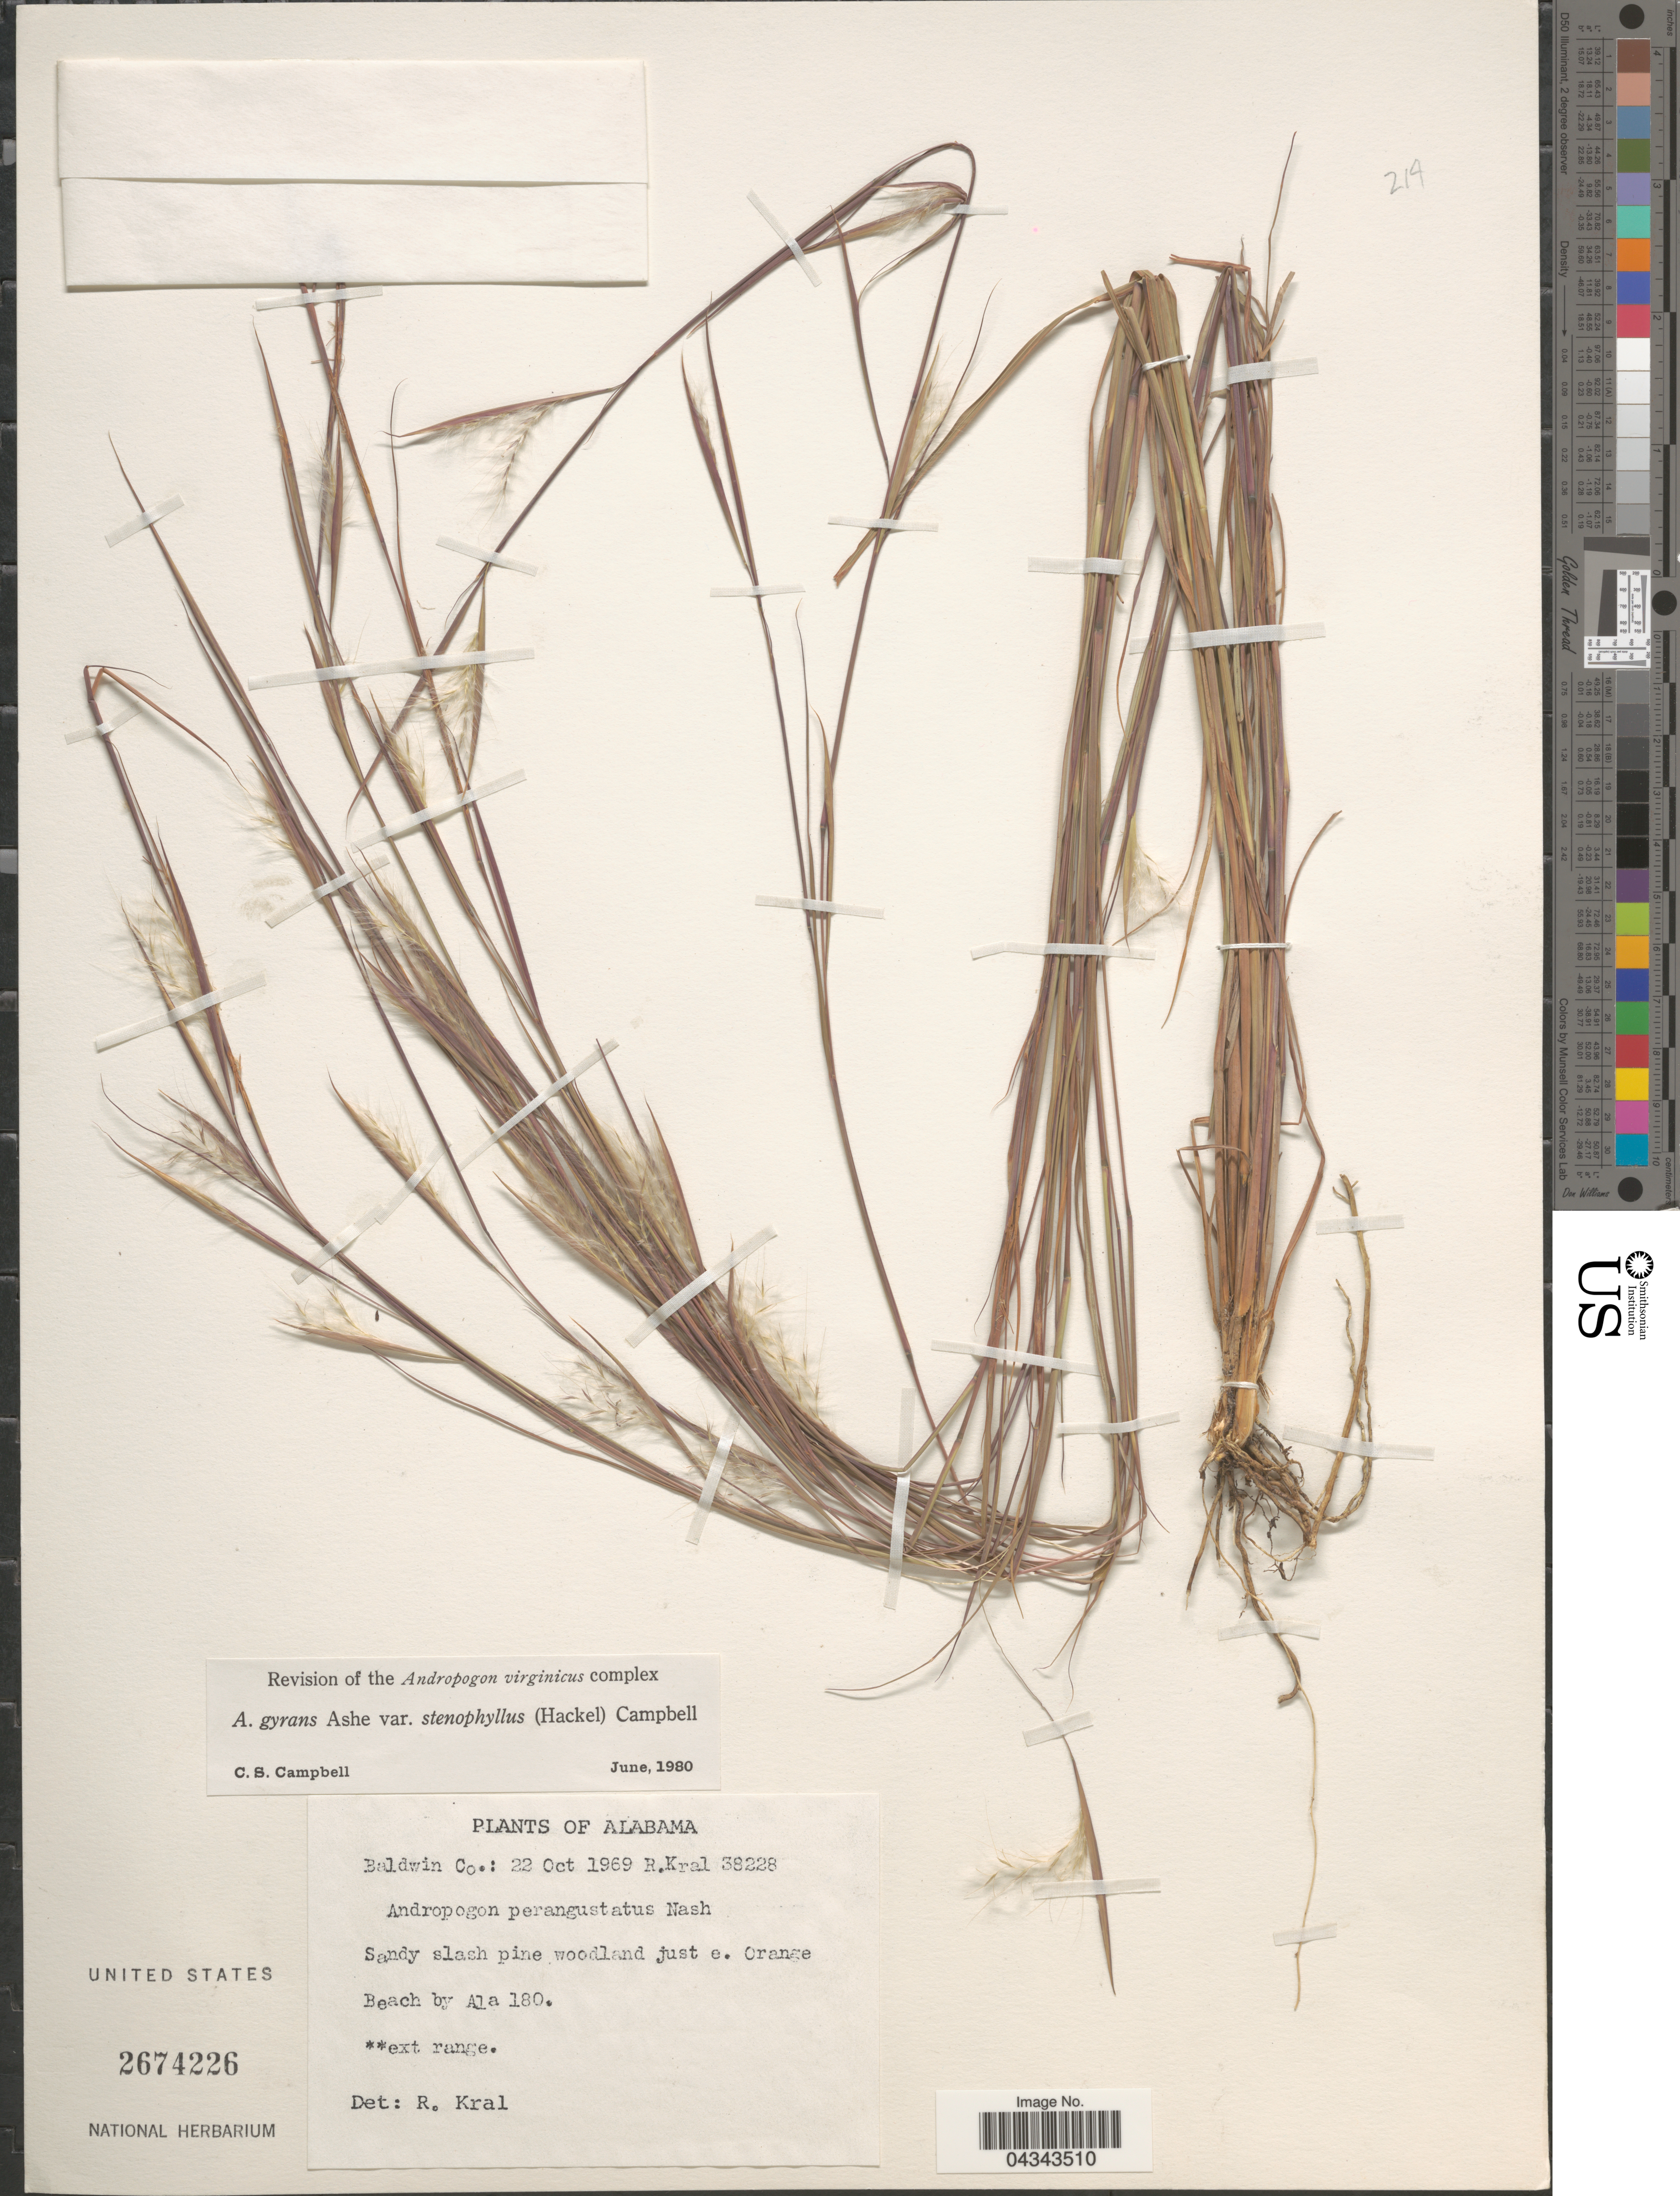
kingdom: Plantae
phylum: Tracheophyta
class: Liliopsida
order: Poales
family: Poaceae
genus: Andropogon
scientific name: Andropogon gyrans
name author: Ashe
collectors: R. Kral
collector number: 38228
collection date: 1969-10-22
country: United States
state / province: Alabama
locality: Baldwin co. Sandy slash pine woodland just e. Orange. Beach by Ala 180.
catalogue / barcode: US 2674226